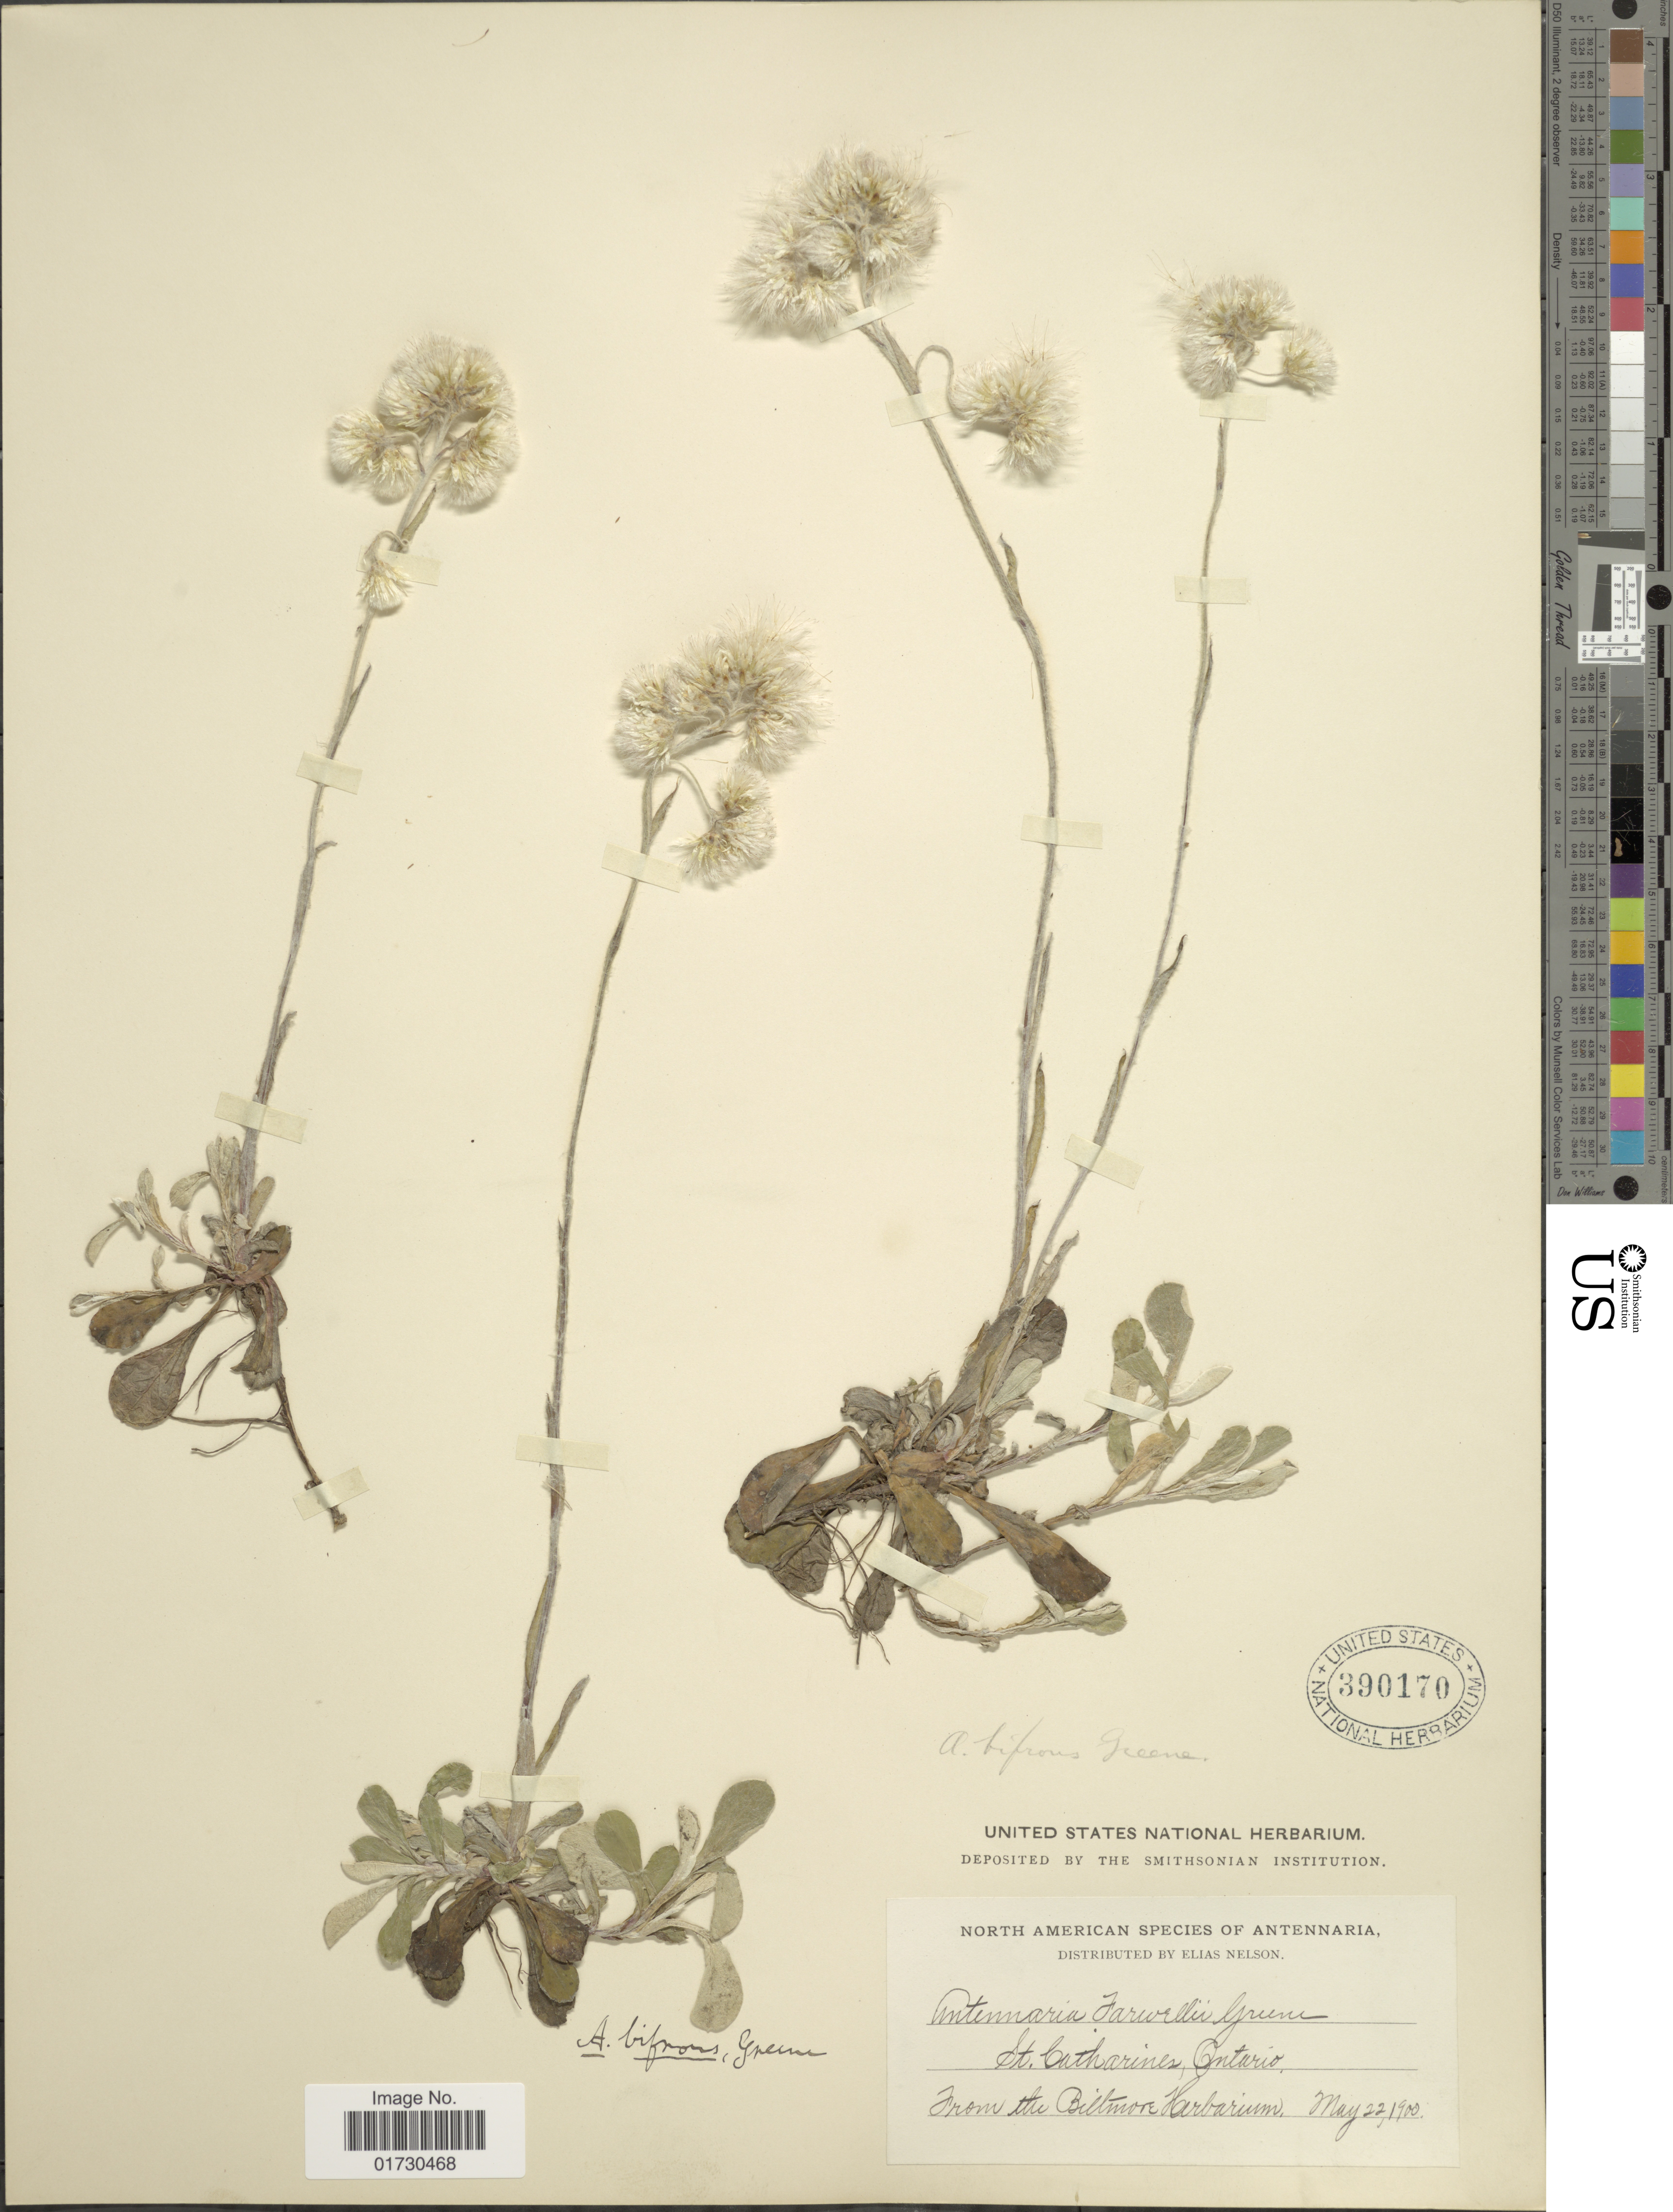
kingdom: Plantae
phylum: Tracheophyta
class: Magnoliopsida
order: Asterales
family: Asteraceae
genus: Antennaria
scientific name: Antennaria bifrons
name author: Greene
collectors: ex herb. Biltmore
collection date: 1900-05-22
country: Canada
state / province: Ontario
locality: St. Catharines, Ontario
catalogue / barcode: US 390170